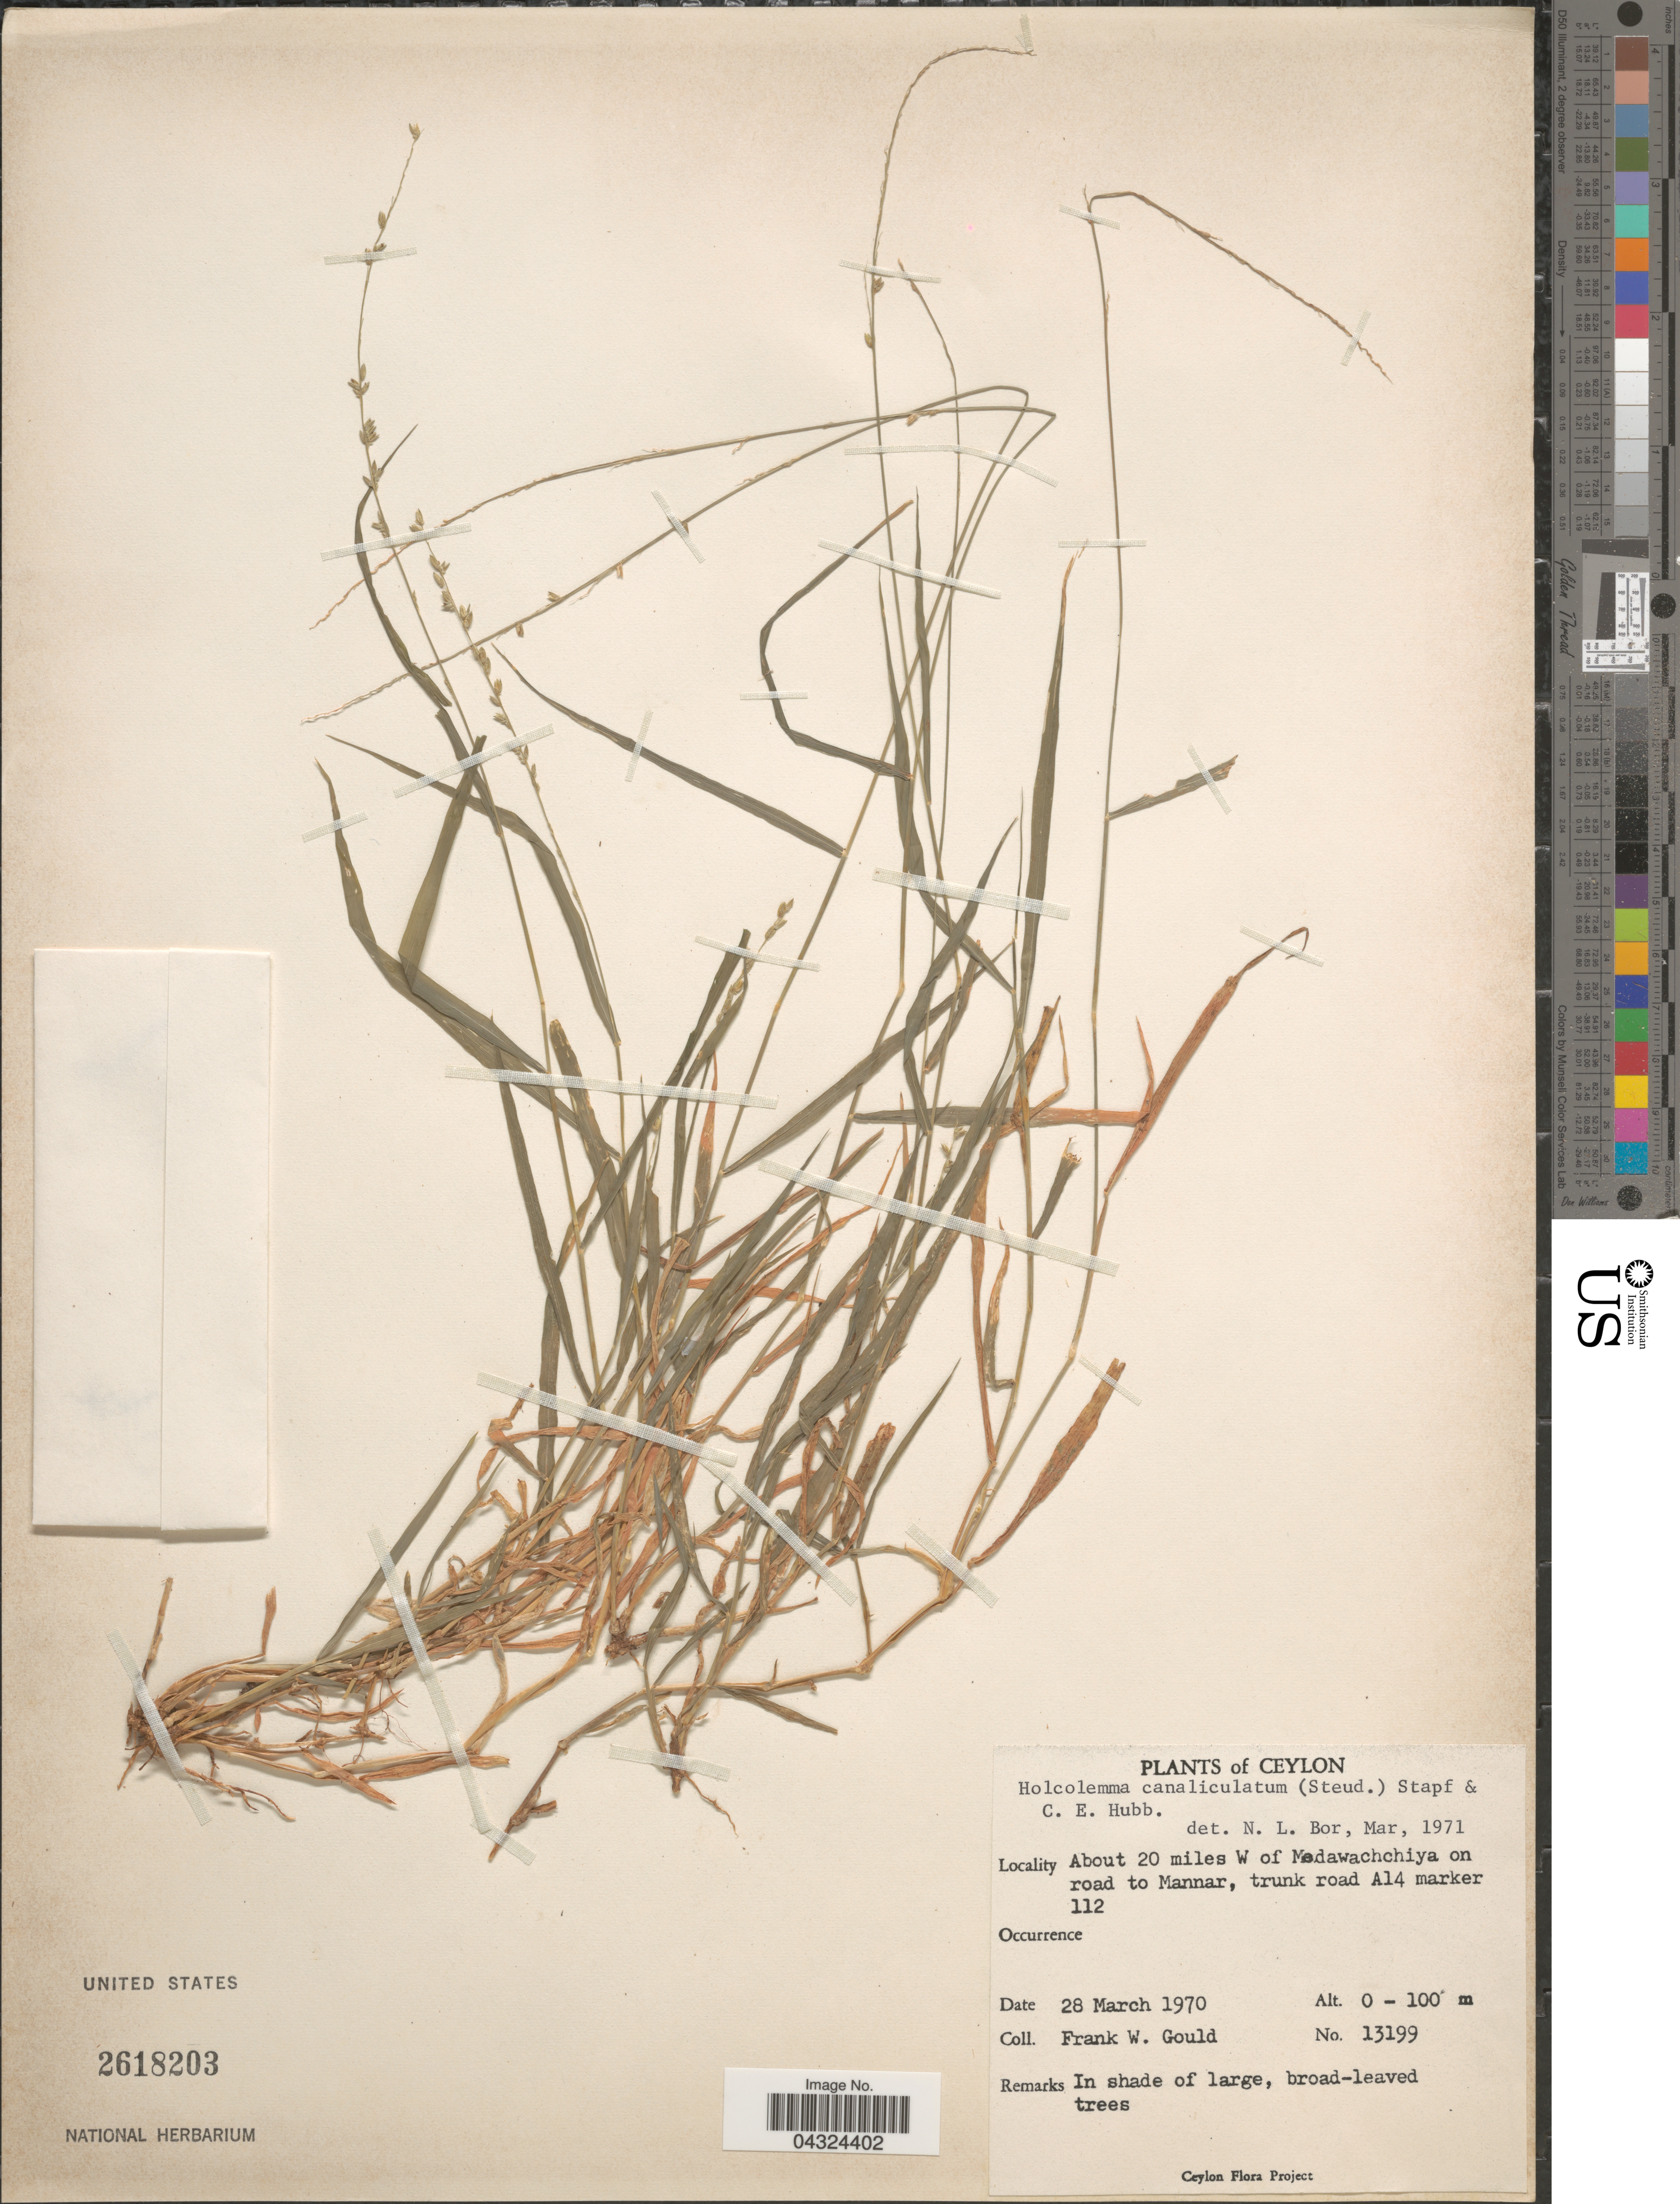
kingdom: Plantae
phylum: Tracheophyta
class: Liliopsida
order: Poales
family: Poaceae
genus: Holcolemma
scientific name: Holcolemma canaliculatum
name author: (Nees) Stapf & C. E. Hubb.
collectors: F. W. Gould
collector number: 13199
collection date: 1970-03-28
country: Sri Lanka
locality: Ceylon. About 20 miles W of Medawachchiya on road to Mannar, trunk road A14 marker 112.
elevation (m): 0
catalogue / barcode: US 2618203